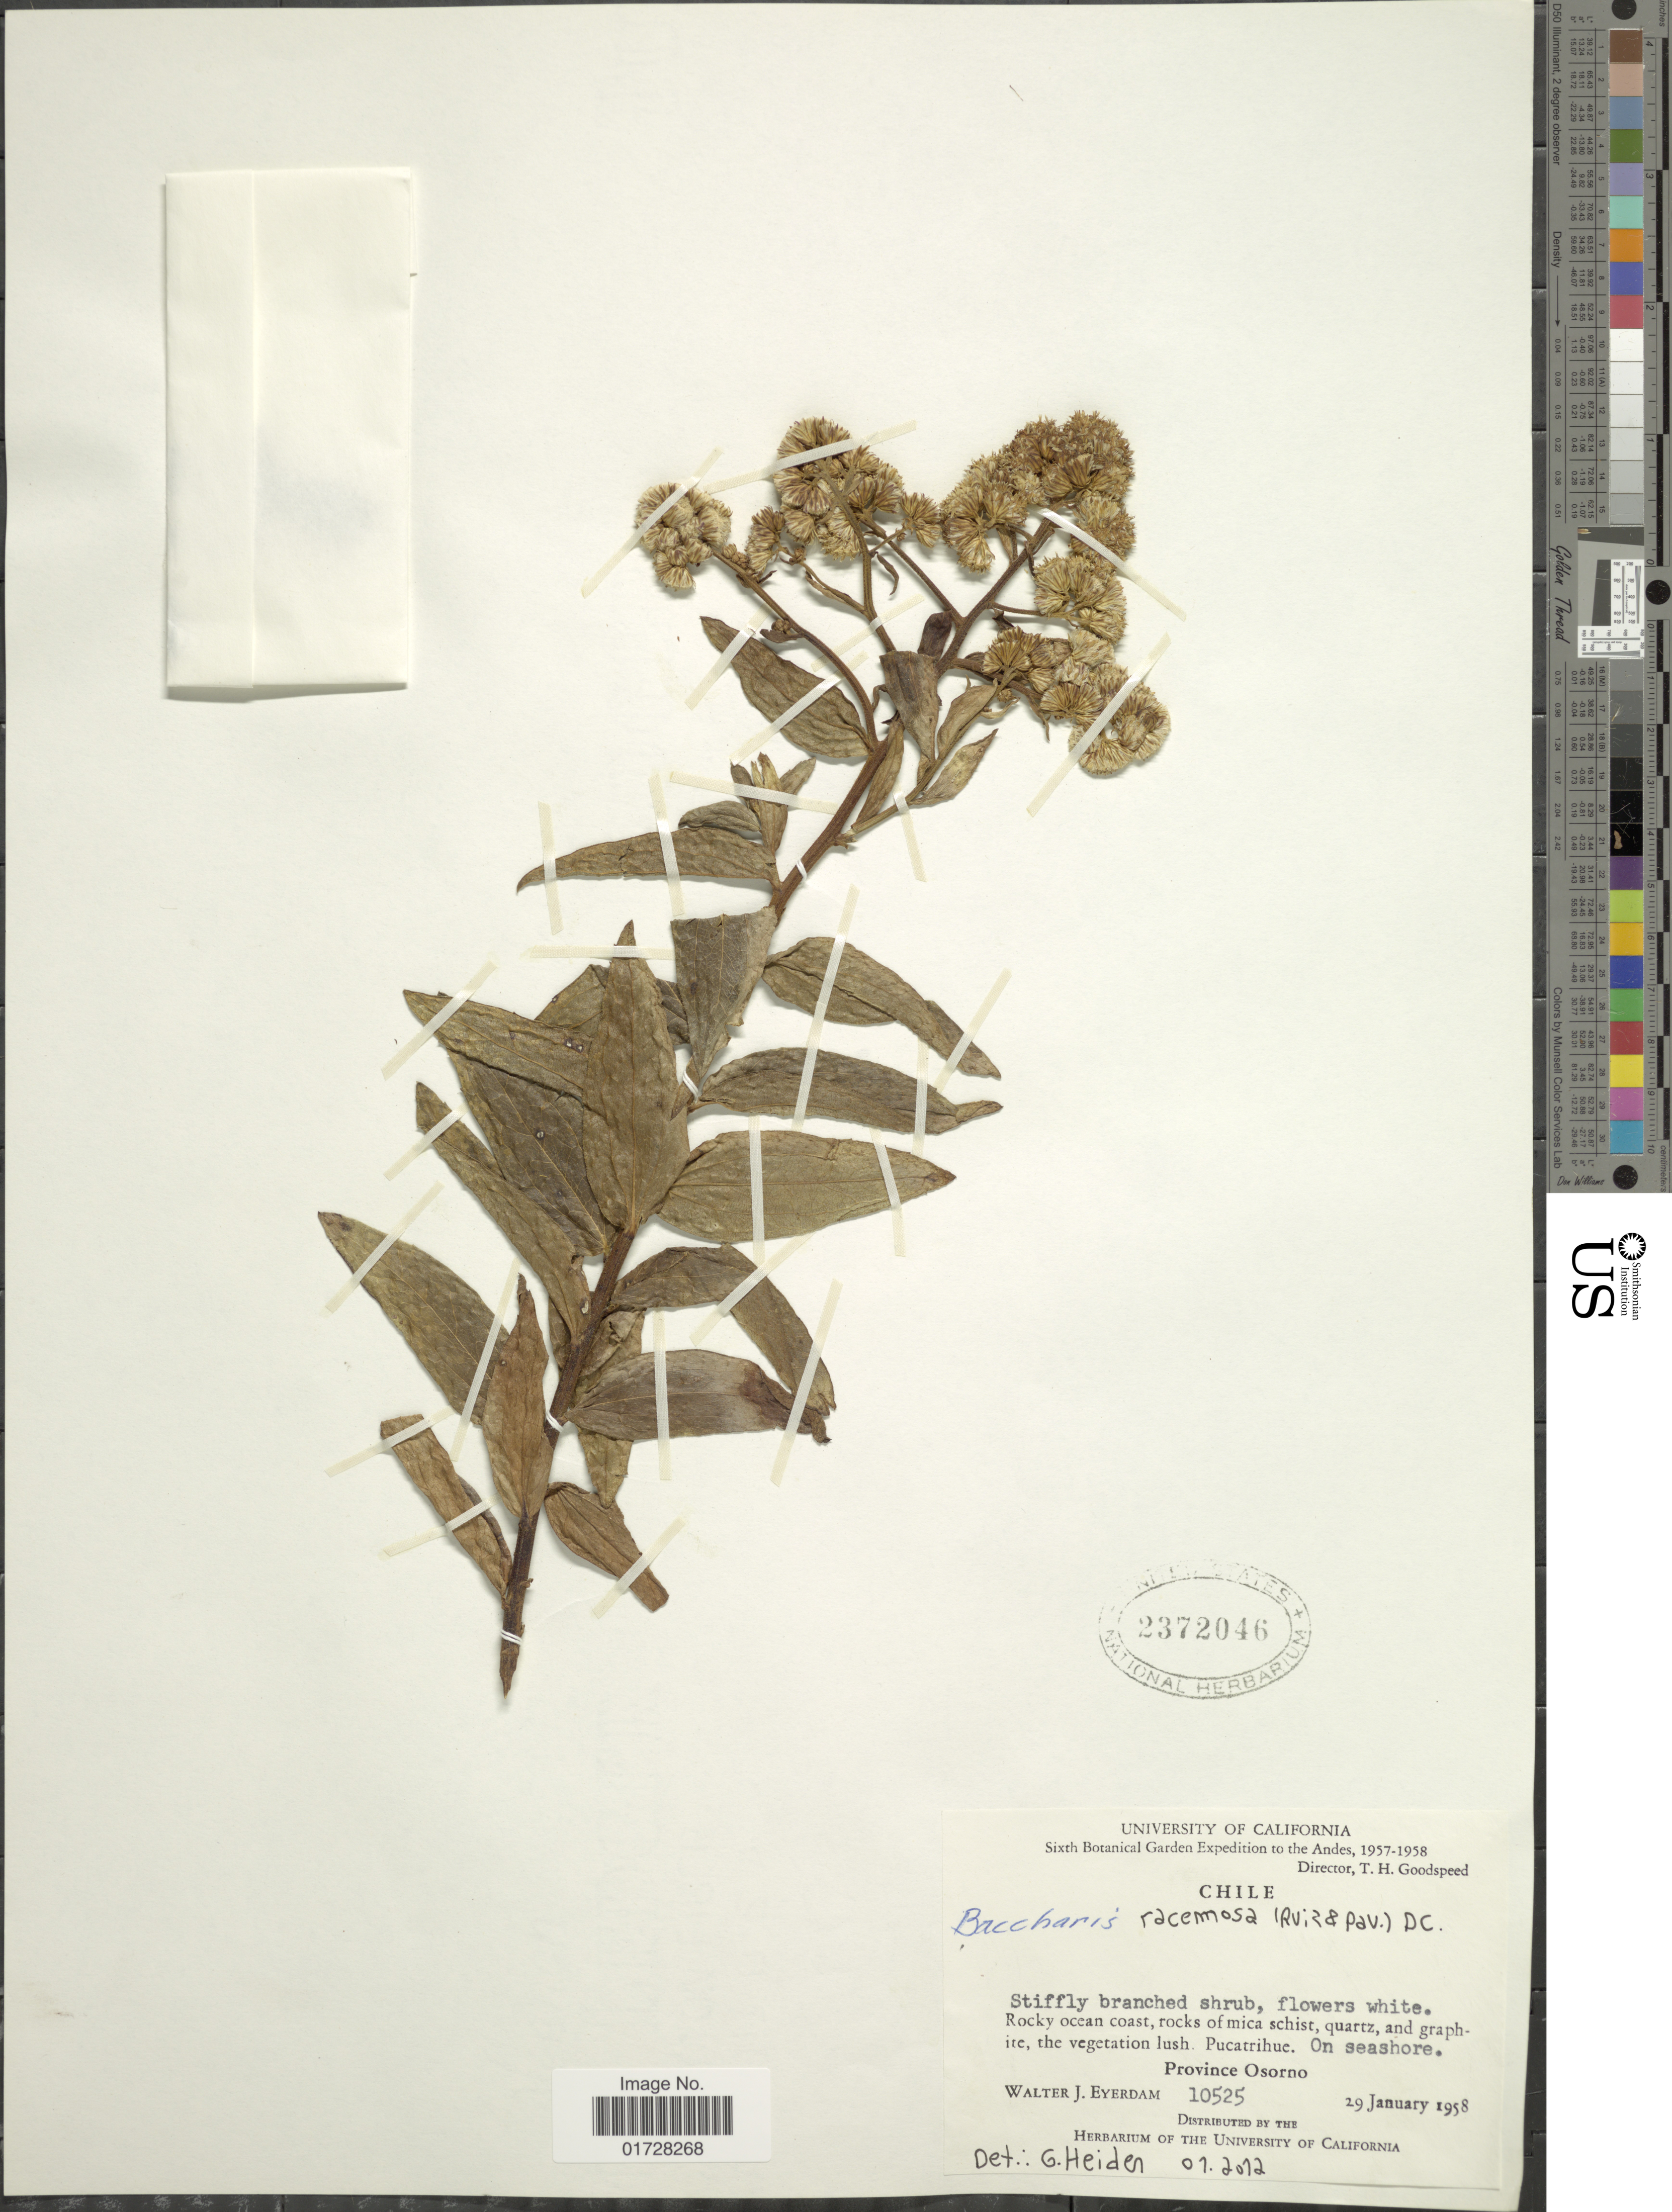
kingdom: Plantae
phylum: Tracheophyta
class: Magnoliopsida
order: Asterales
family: Asteraceae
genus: Baccharis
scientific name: Baccharis racemosa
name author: (Ruiz & Pav.) DC.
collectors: W. J. Eyerdam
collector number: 10525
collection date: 1958-01-29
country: Chile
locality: Pucatrihue, on seashore, Province Osorno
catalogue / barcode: US 2372046